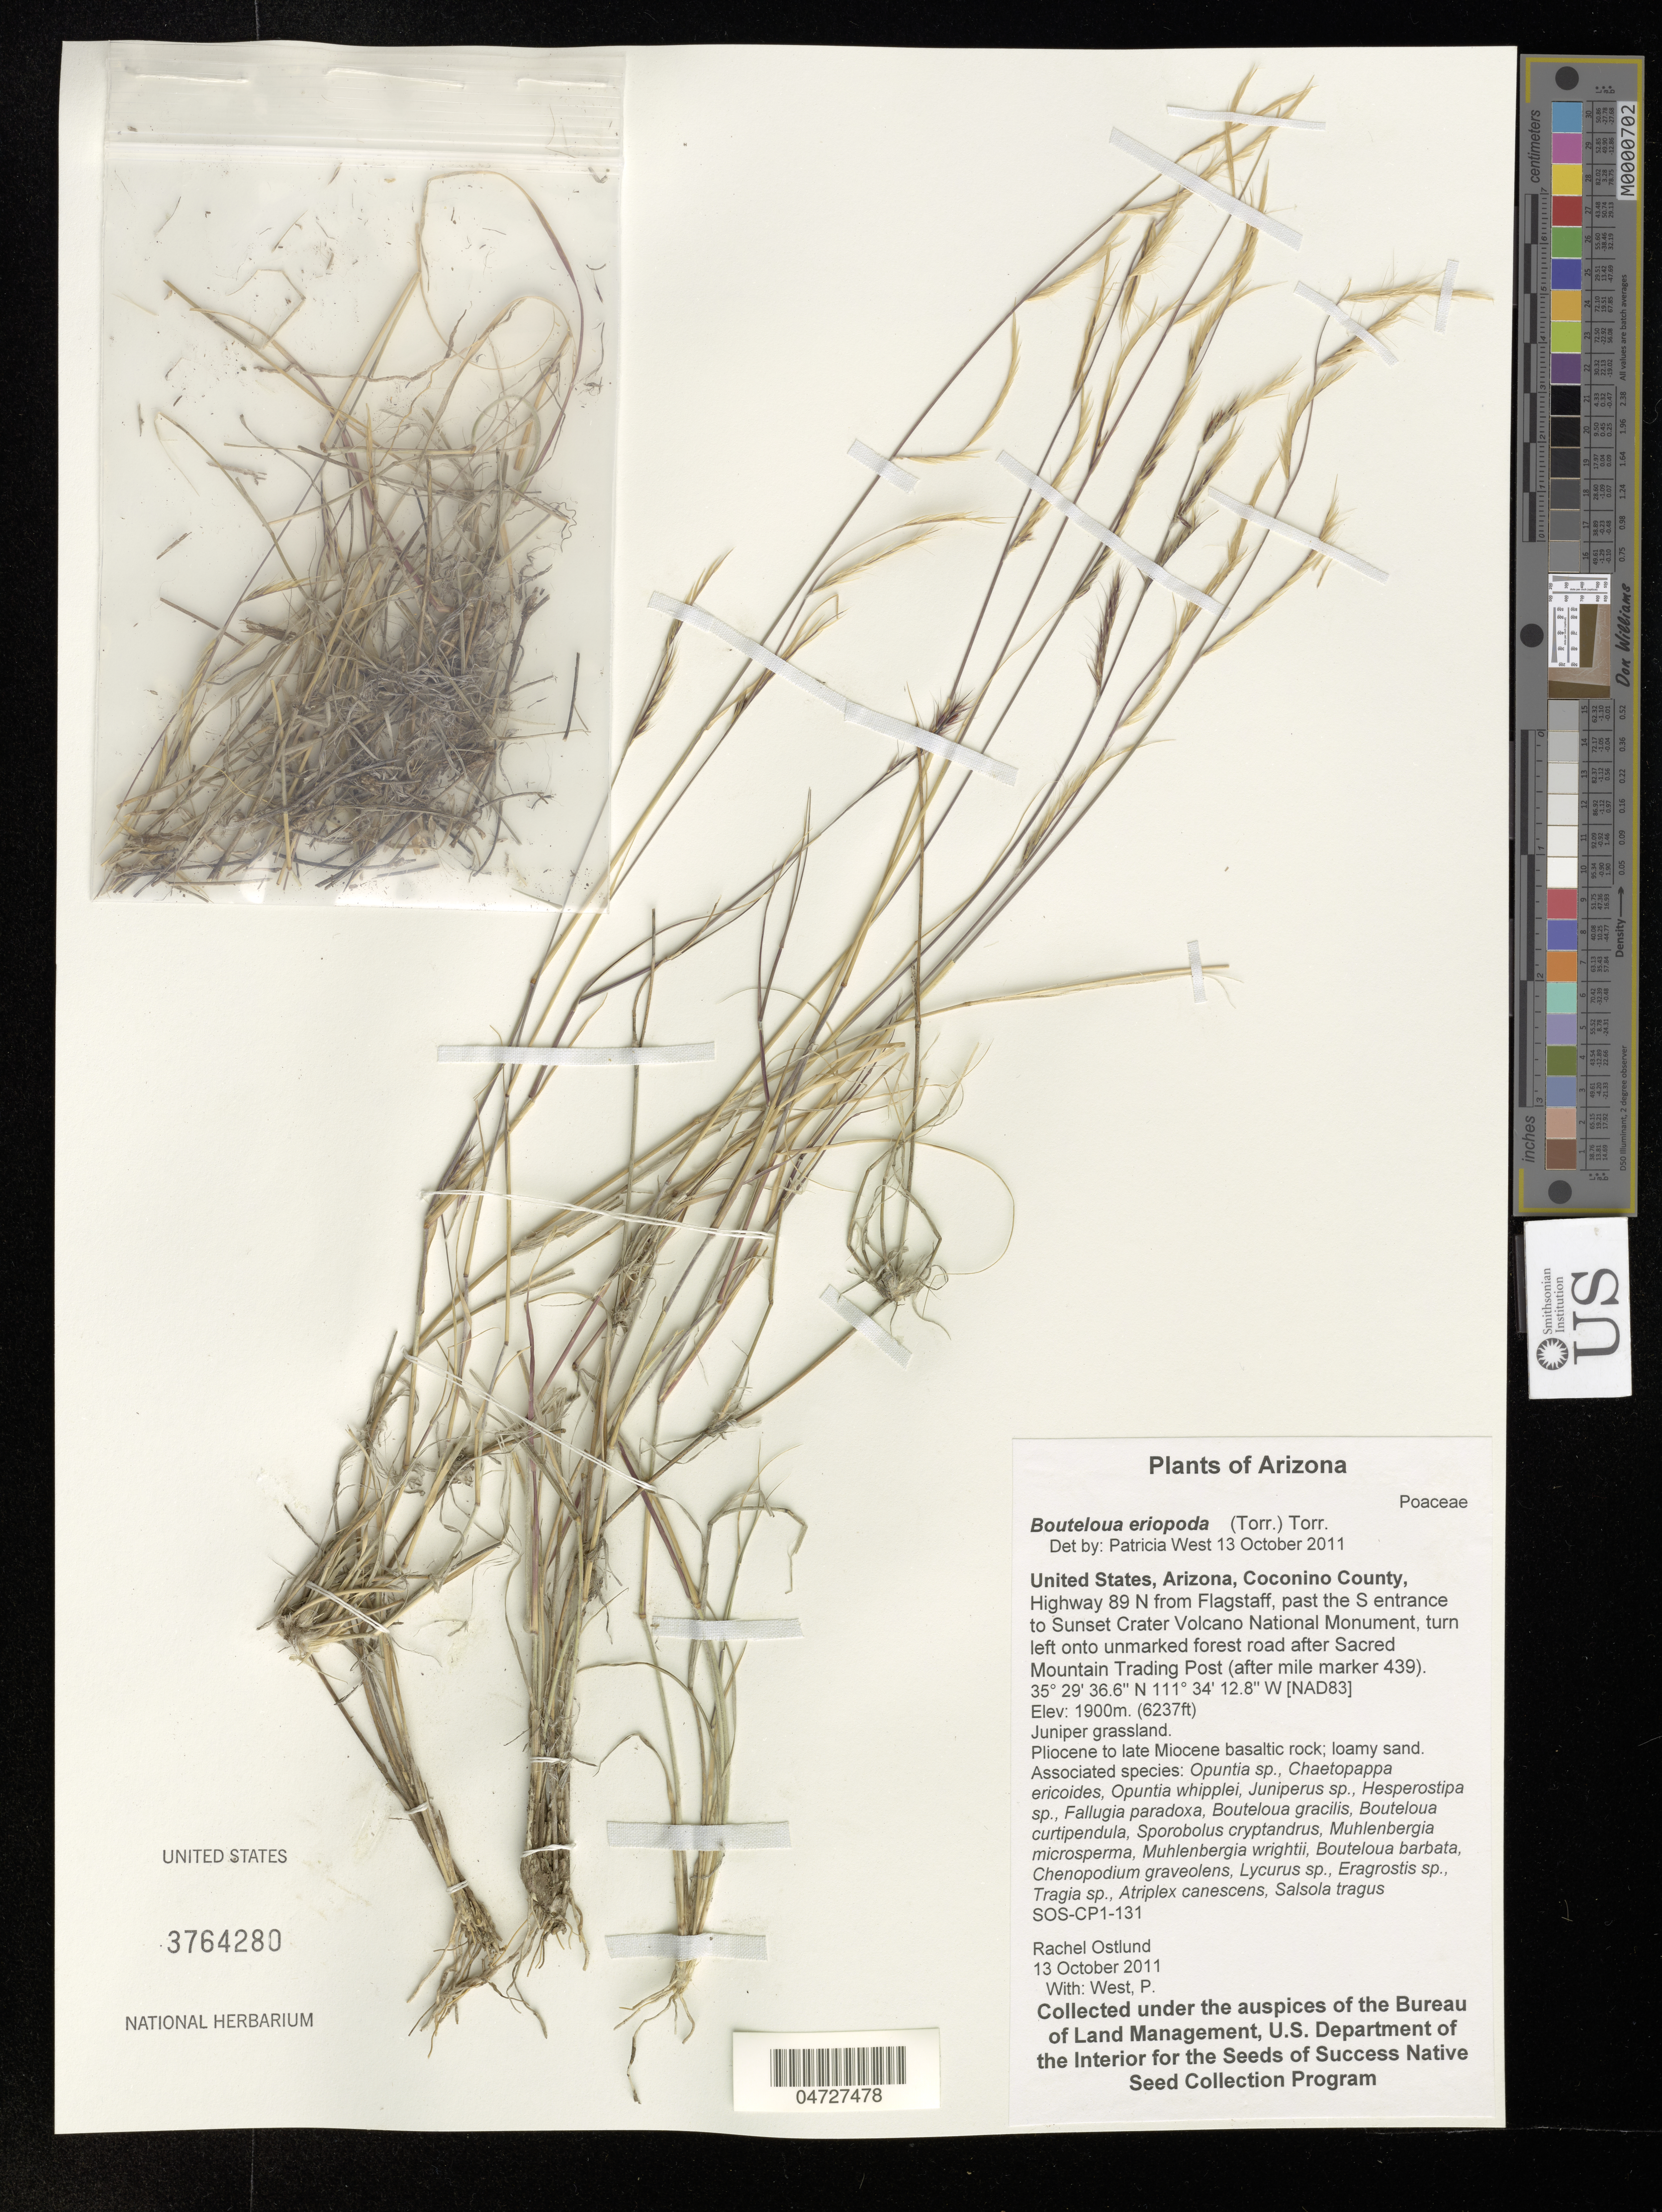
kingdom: Plantae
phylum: Tracheophyta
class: Liliopsida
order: Poales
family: Poaceae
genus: Bouteloua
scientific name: Bouteloua eriopoda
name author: (Torr.) Torr.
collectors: R. Ostlund & P. West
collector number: SOS-CP1-131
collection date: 2011-10-13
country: United States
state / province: Arizona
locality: Coconino County, Highway 89 N from Flagstaff, past the S entrance to Sunset Crater Volcano National Monument, turn left onto unmarked forest road after Sacred Mountain Trading Post (after mile marker 439).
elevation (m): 1900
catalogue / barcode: US 3764280